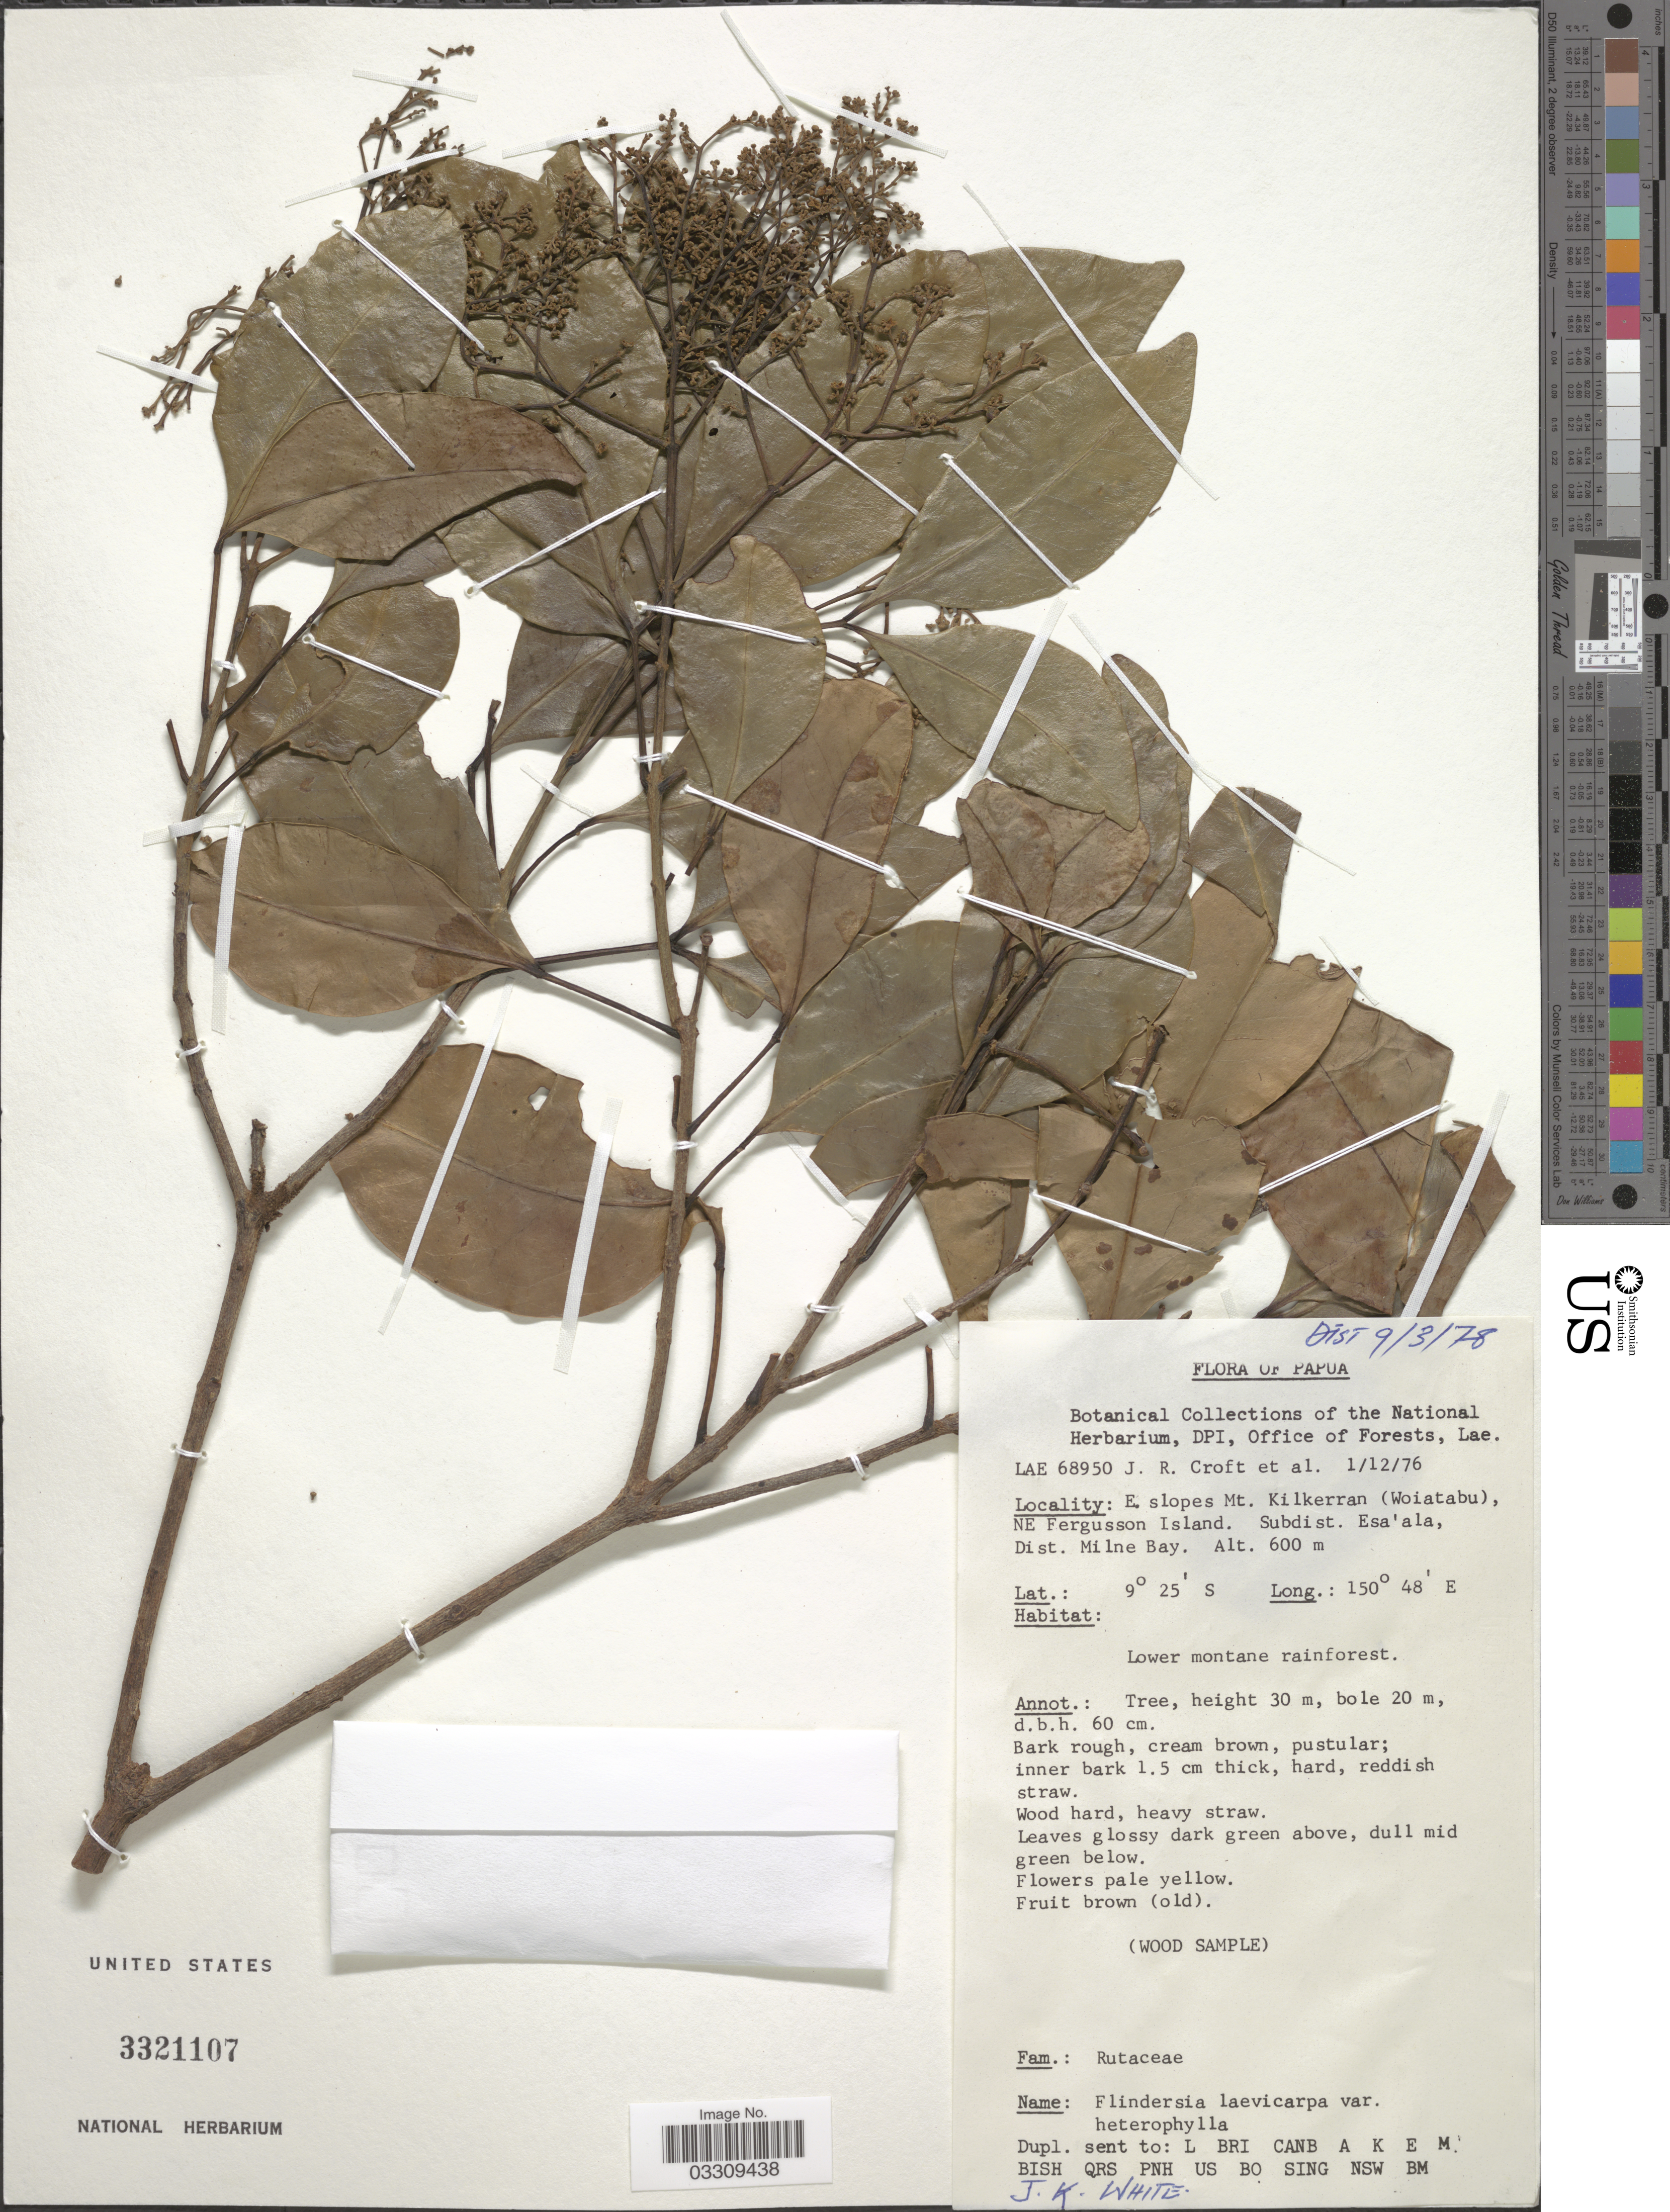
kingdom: Plantae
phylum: Tracheophyta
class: Magnoliopsida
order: Sapindales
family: Rutaceae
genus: Flindersia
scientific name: Flindersia laevicarpa var. heterophylla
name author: (Merr. & L.M. Perry) T.G. Hartley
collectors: J. R. Croft & et al.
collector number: LAE68950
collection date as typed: Transcribed d/m/y: 1/12/76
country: Papua New Guinea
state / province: Milne Bay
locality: Papua. E. slopes Mt. Kilkerran (Woiatabu), NE Fergusson Island. Subdist. Esa' ala, Dist. Milne Bay.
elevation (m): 600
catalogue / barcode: US 3321107